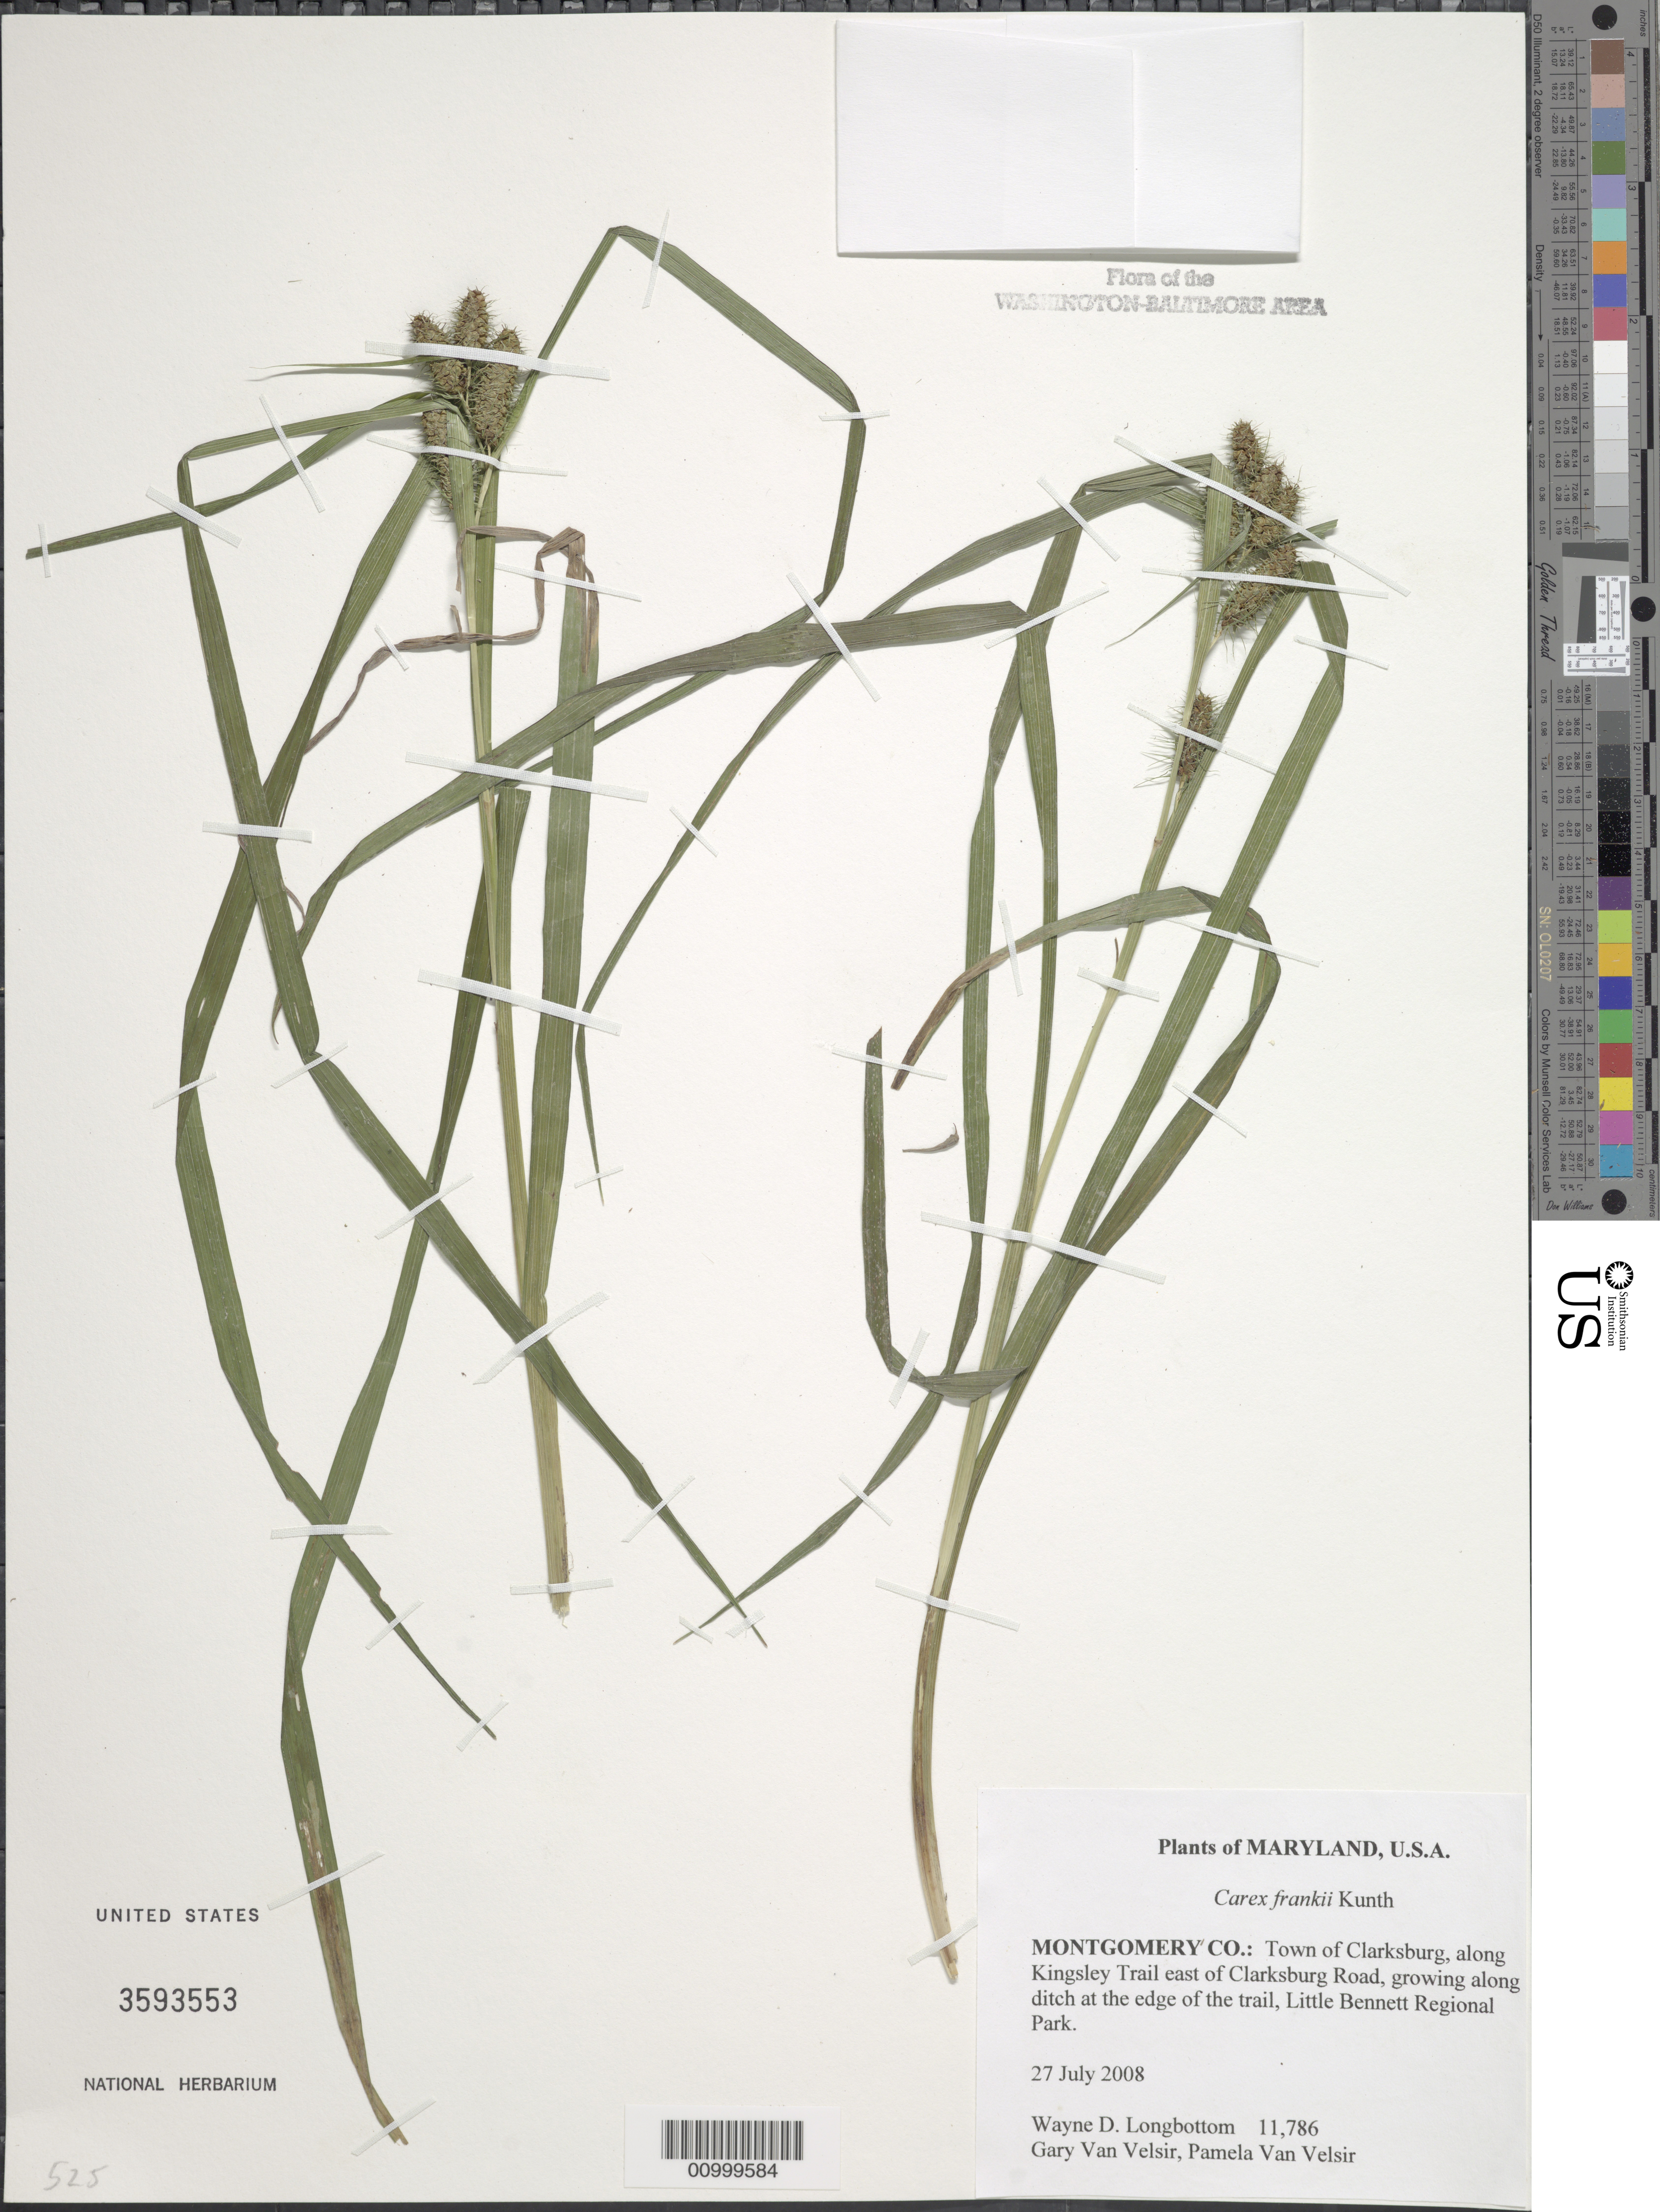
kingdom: Plantae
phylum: Tracheophyta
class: Liliopsida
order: Poales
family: Cyperaceae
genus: Carex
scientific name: Carex frankii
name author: Kunth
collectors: W. D. Longbottom, G. Van Velsir & P. Van Velsir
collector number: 11786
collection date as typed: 27 July 2008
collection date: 2008-07-27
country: United States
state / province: Maryland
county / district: Montgomery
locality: Town of Clarksburg, along Kingsley Trail east of Clarksburg Road, Little Bennett Regional Park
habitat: growing along ditch at the edge of the trail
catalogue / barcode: US 3593553